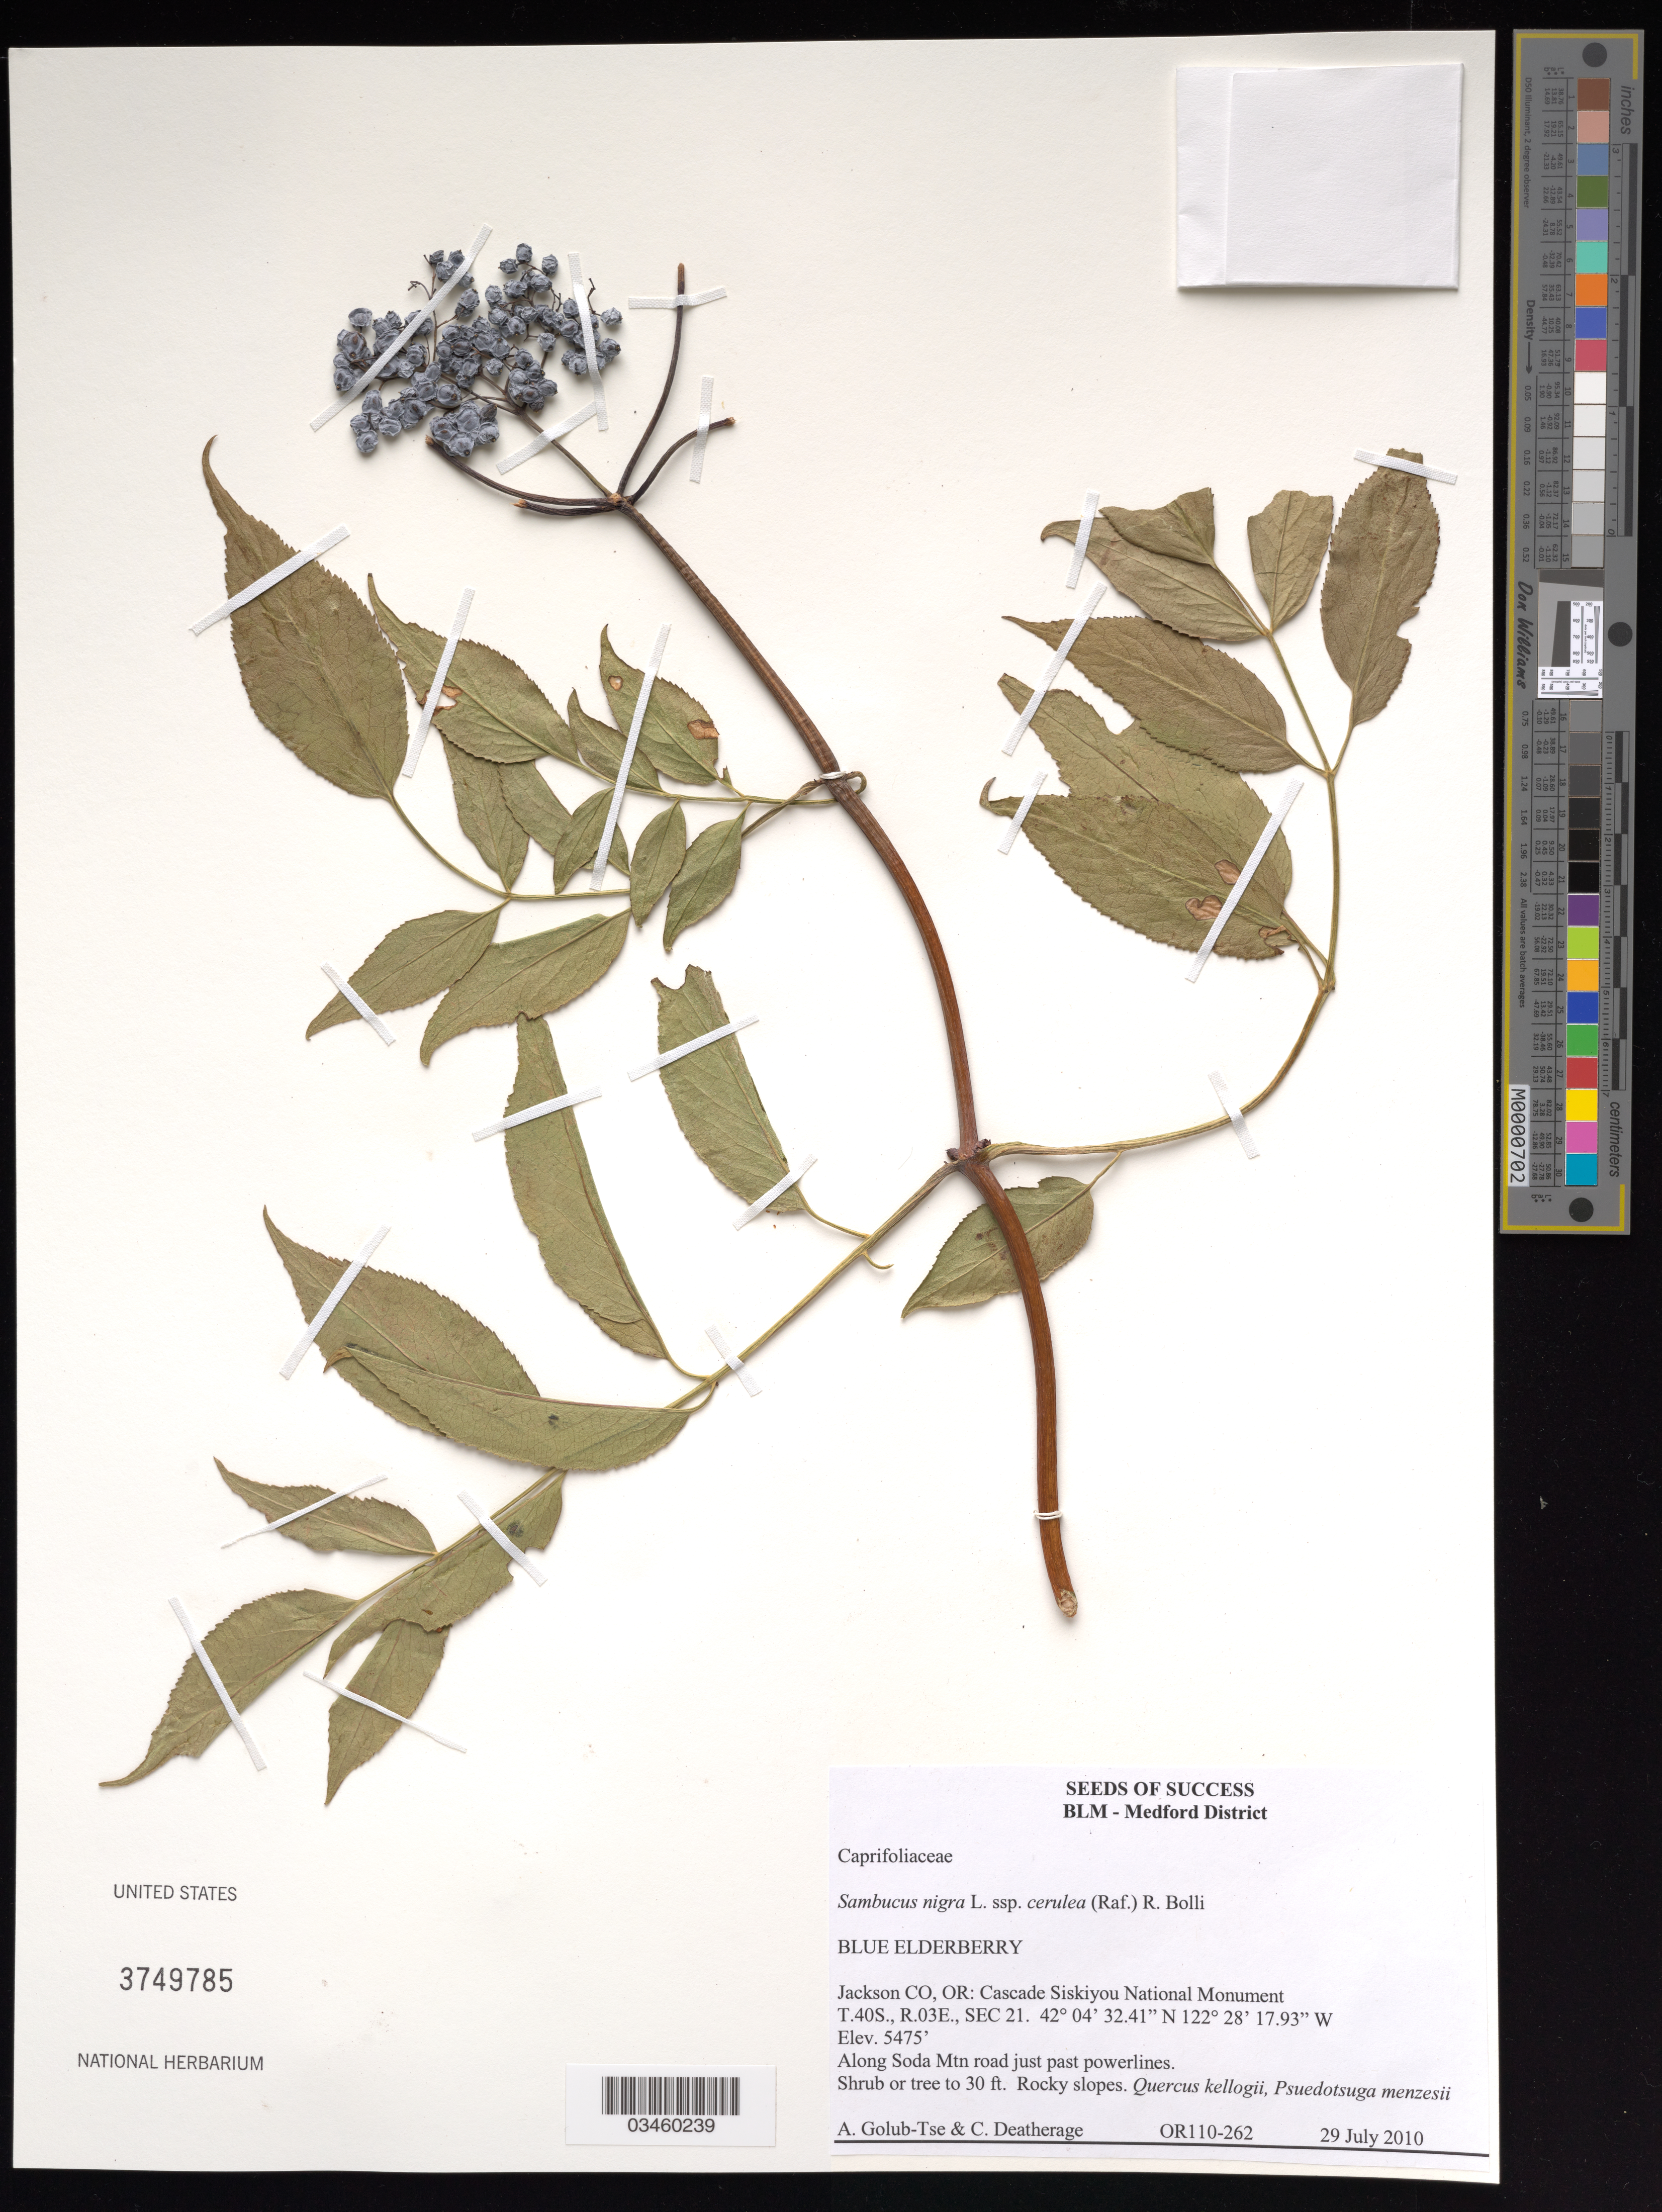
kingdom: Plantae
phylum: Tracheophyta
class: Magnoliopsida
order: Dipsacales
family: Viburnaceae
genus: Sambucus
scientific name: Sambucus nigra subsp. cerulea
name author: (Raf.) Bolli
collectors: A. Golub-Tse & C. Deatherage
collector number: OR110-262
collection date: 2010-07-29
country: United States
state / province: Oregon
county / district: Jackson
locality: Cascade Siskiyou National Monument. Along Soda Mtn road just past powerlines.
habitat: Rocky slopes. With Quercus kellogii, Pseudotsuga menzesii.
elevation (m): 1669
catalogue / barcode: US 3749785